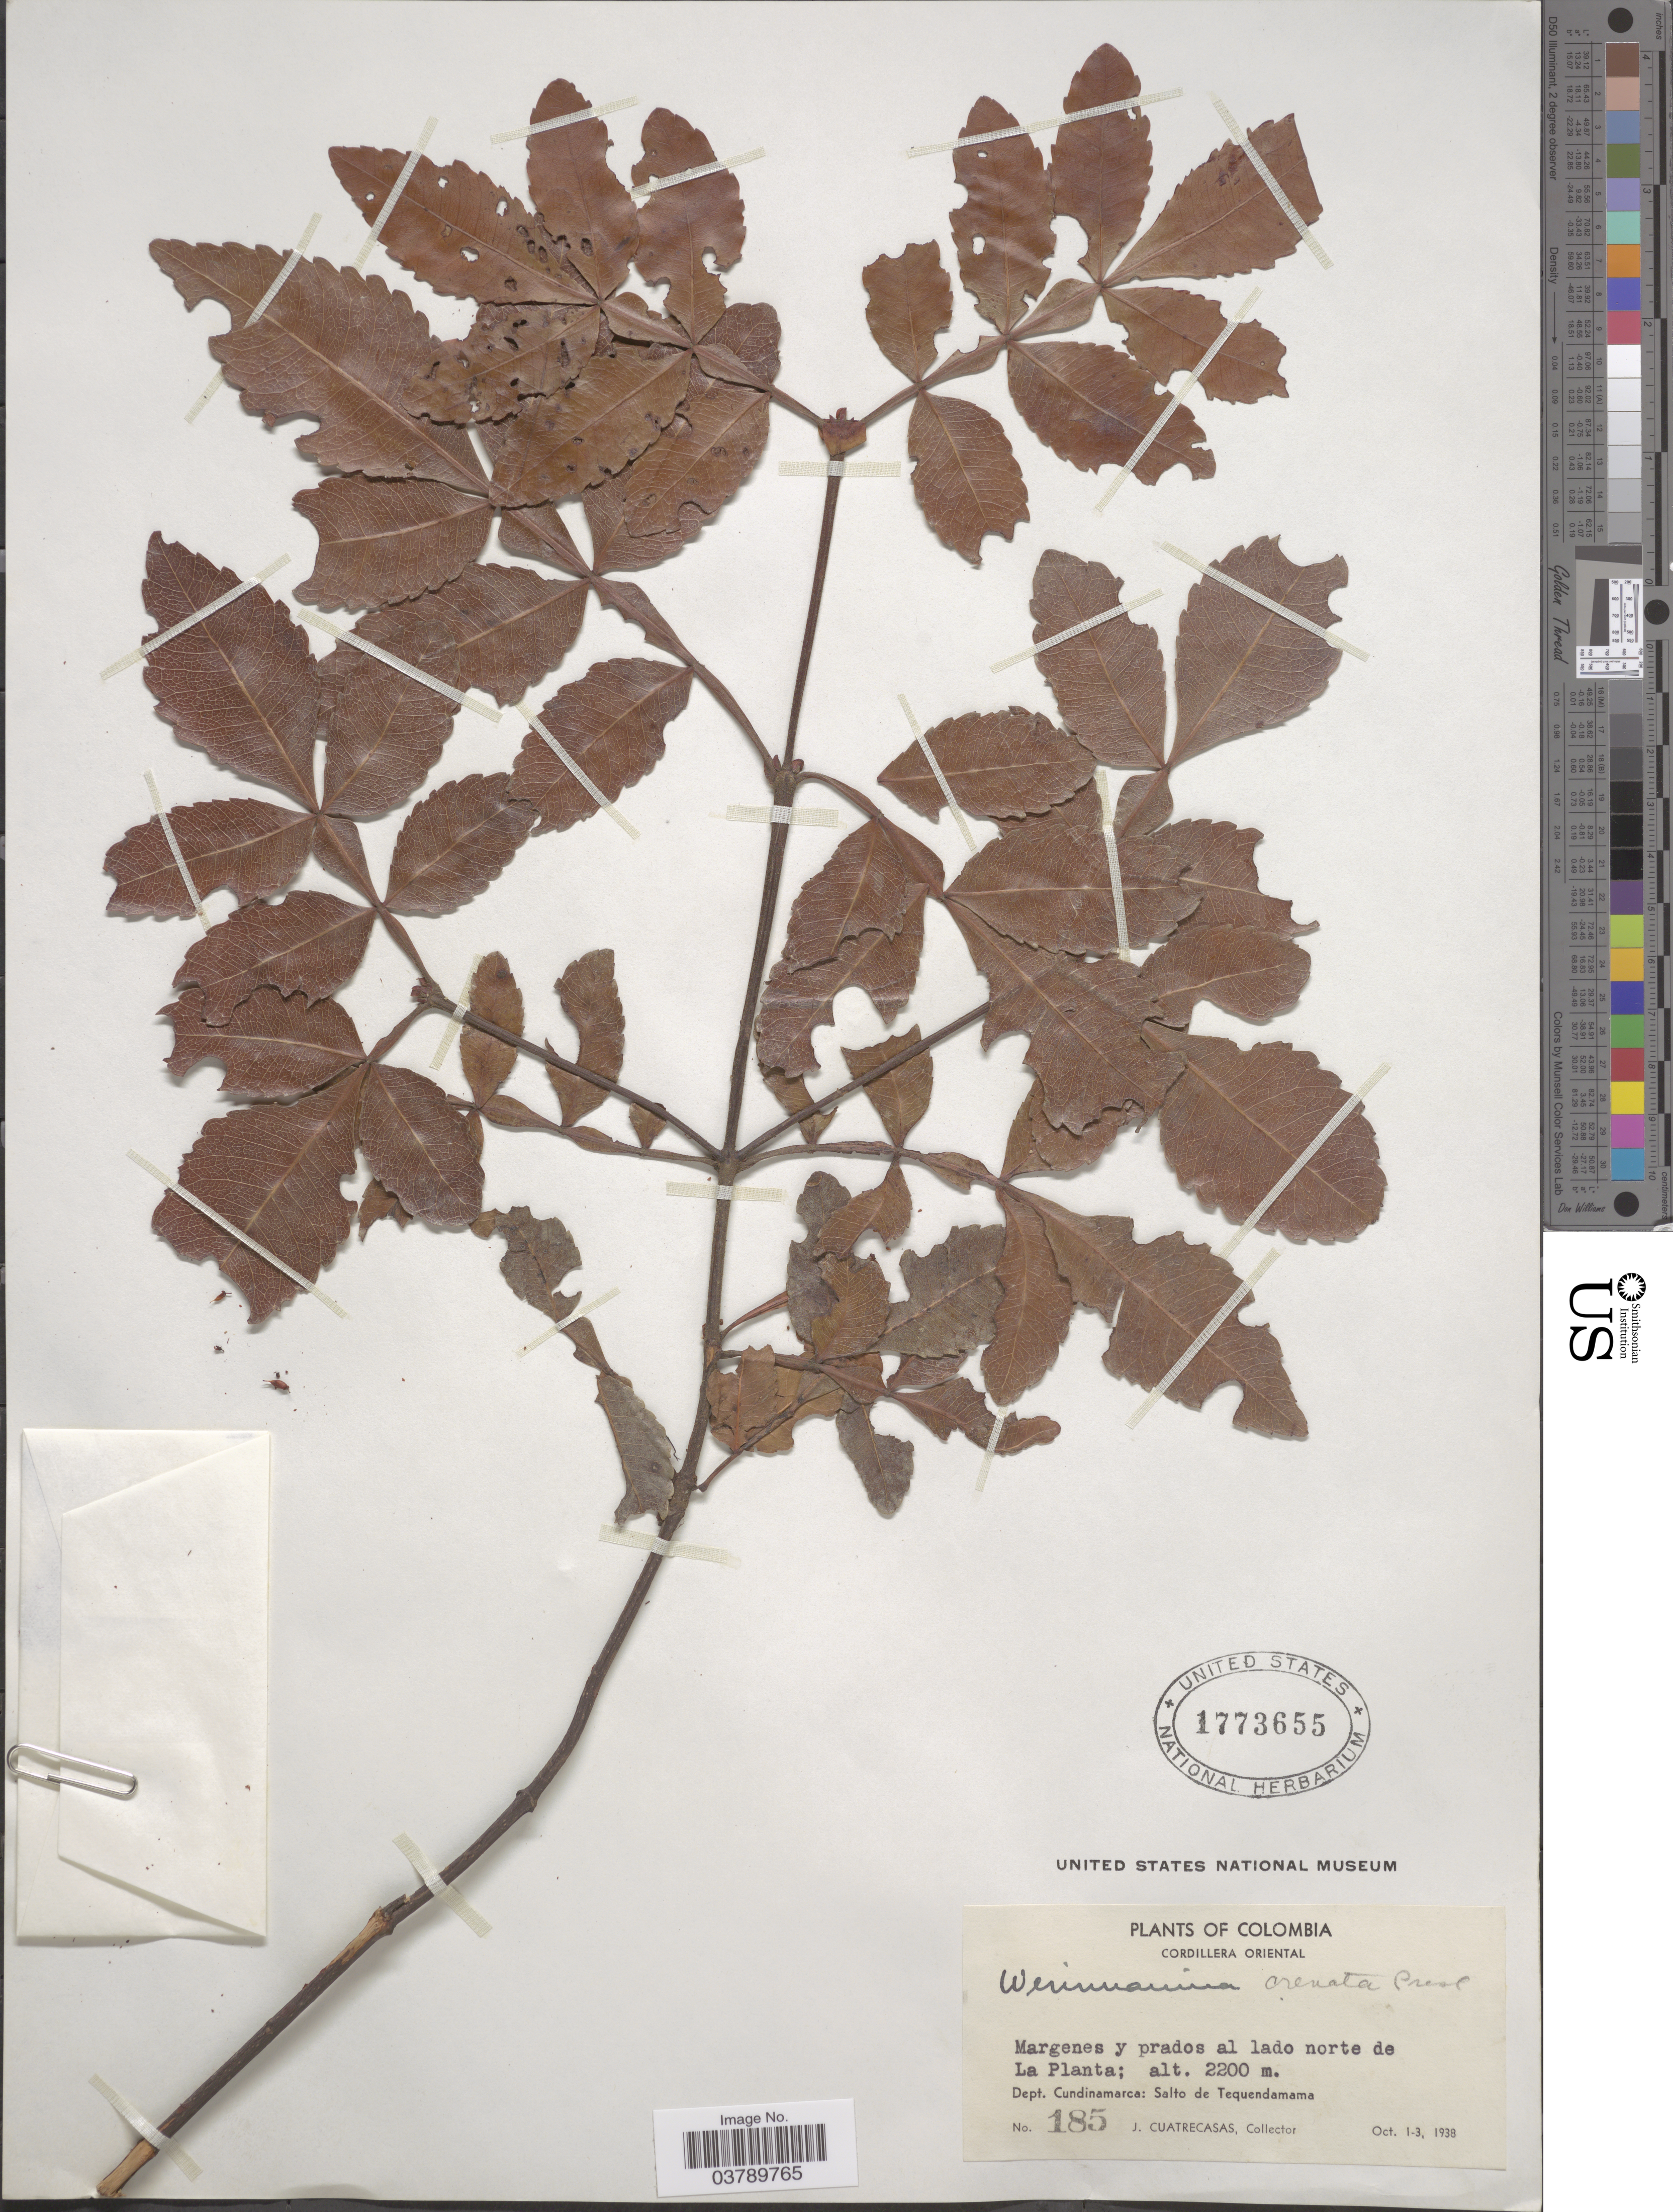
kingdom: Plantae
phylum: Tracheophyta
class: Magnoliopsida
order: Oxalidales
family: Cunoniaceae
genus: Weinmannia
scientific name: Weinmannia sorbifolia var. crenata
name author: Kunth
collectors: J. Cuatrecasas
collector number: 185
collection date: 1938-10-01/1938-10-03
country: Colombia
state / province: Cundinamarca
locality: Cordillera Oriental. Margenes y prados al lado norte de La Planta. Dept. Cundinamarca: Salto de Tequendamama.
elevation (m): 2200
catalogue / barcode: US 1773655